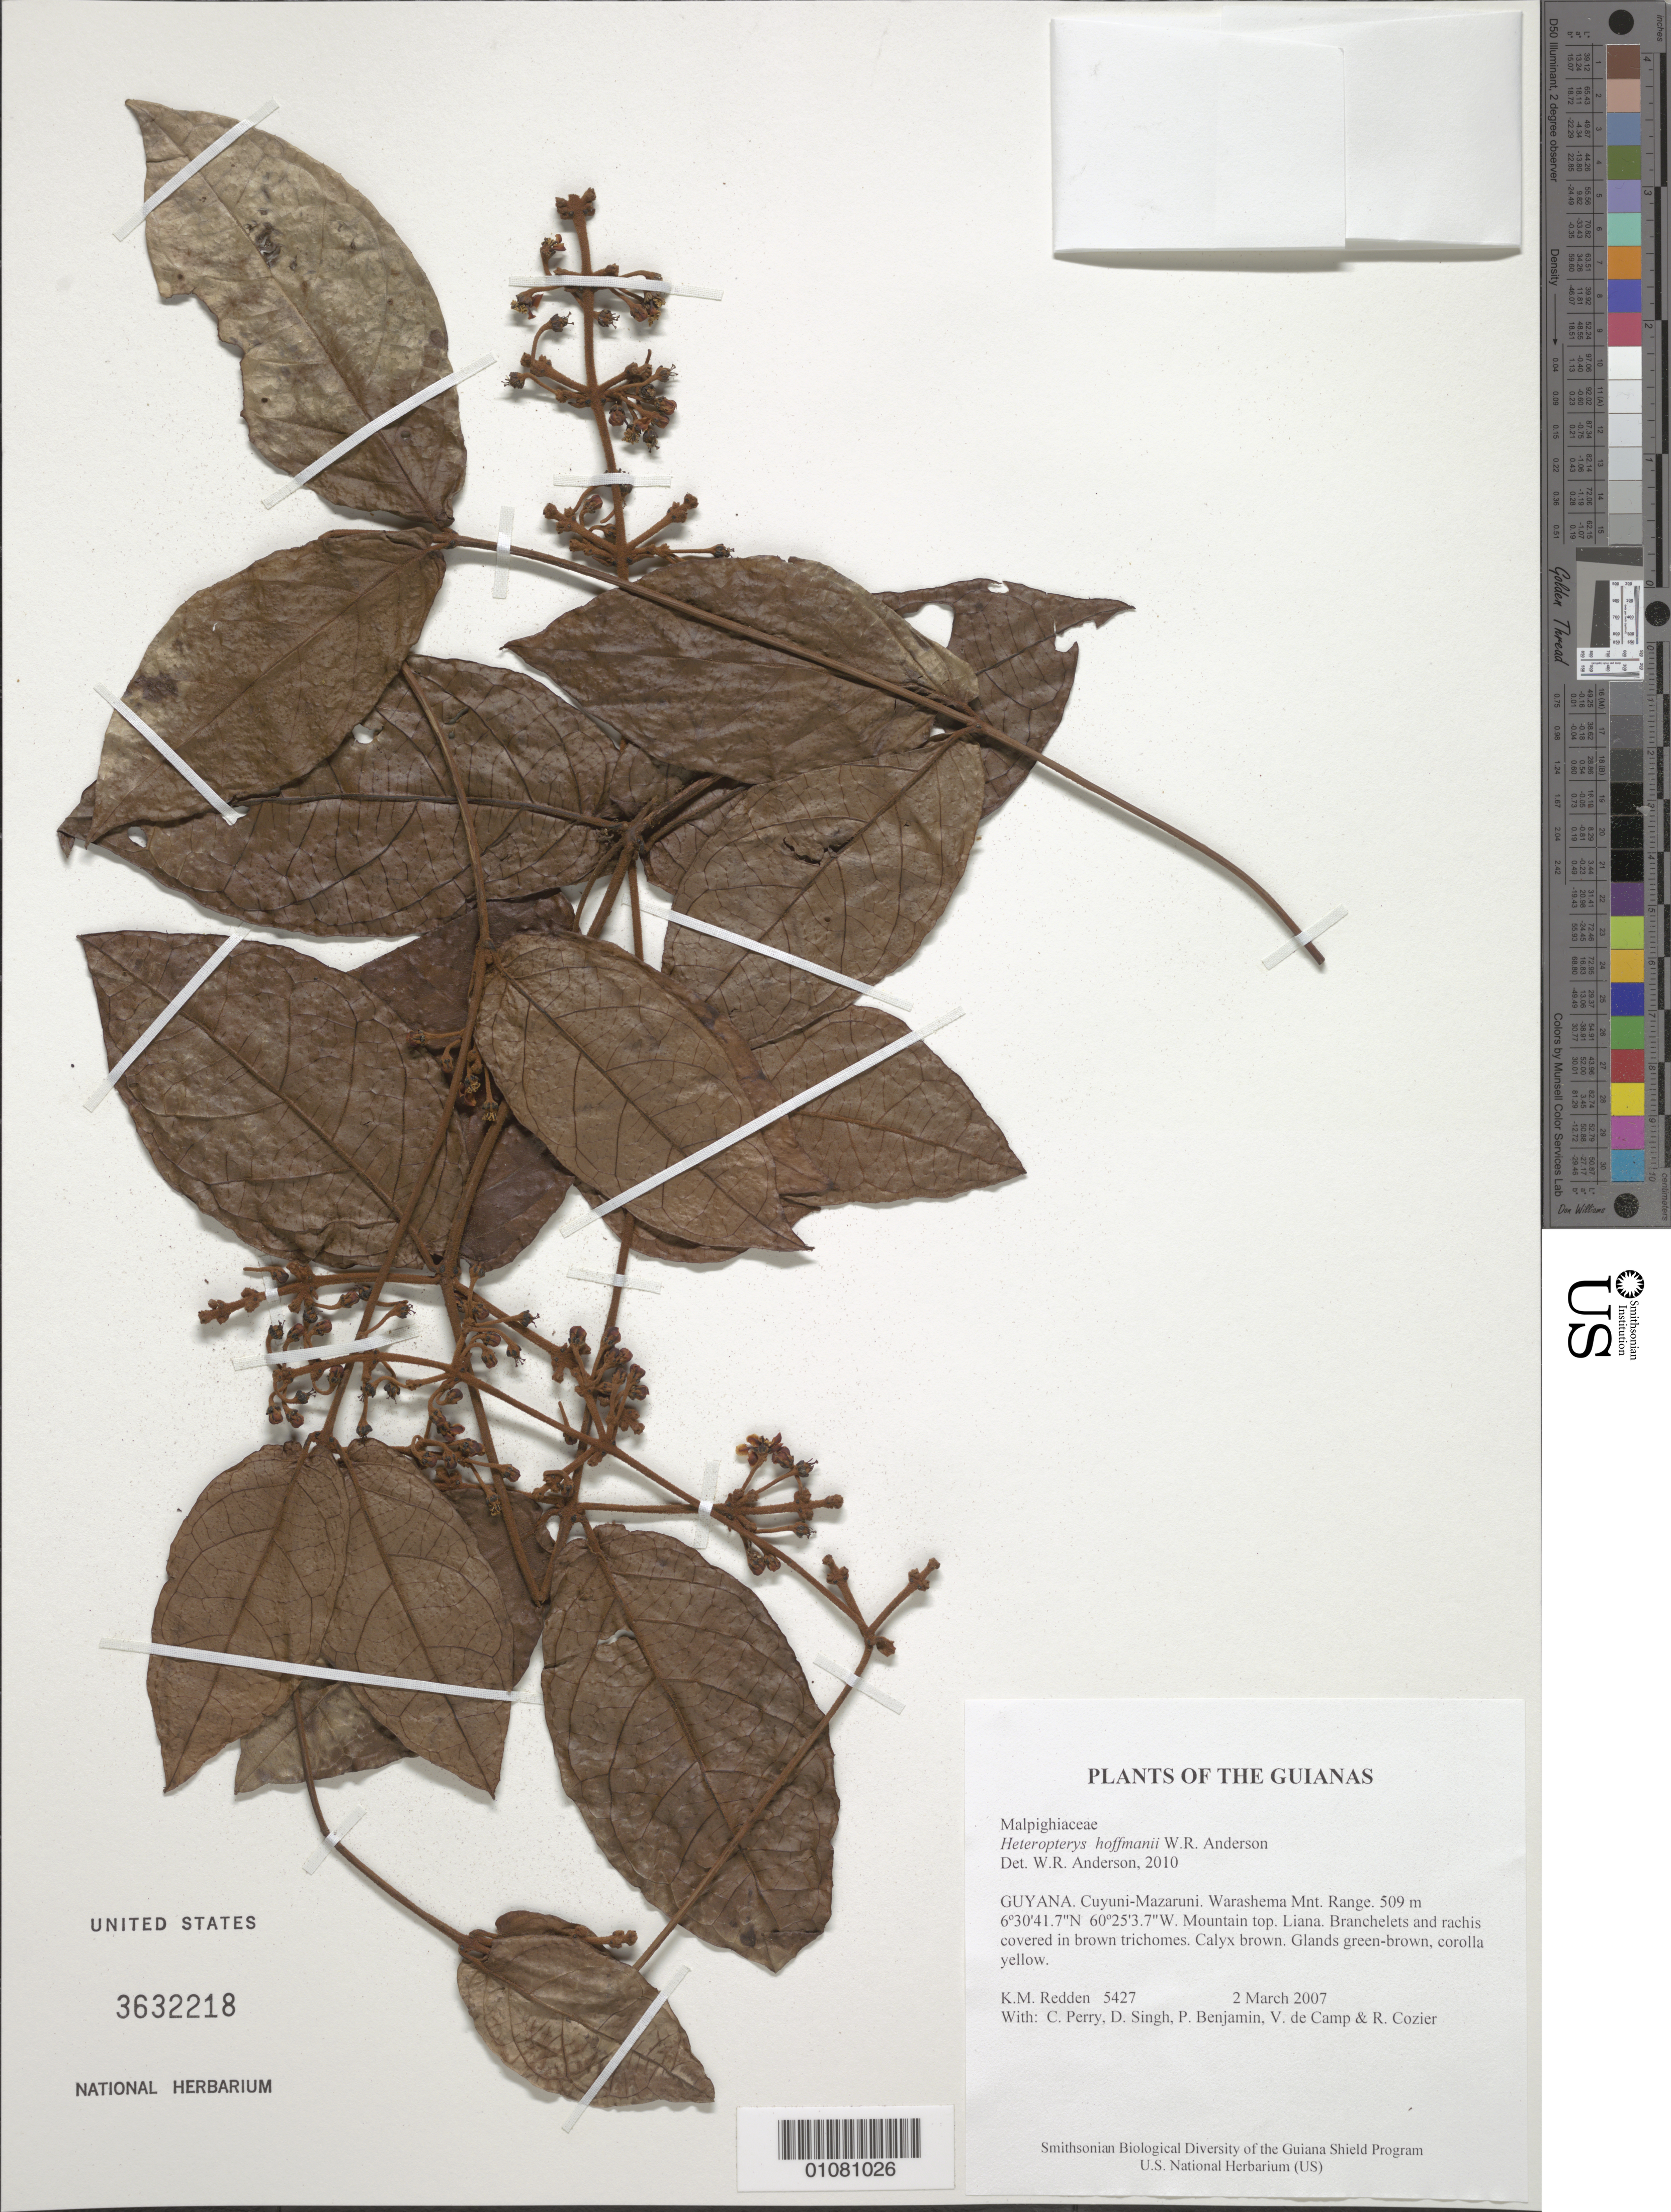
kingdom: Plantae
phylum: Tracheophyta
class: Magnoliopsida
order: Malpighiales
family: Malpighiaceae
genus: Heteropterys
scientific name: Heteropterys hoffmanii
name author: W.R. Anderson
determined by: Anderson, W. R., (MICH), University of Michigan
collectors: K. M. Redden, C. Perry, D. Singh, P. Benjamin, V. De Camp & R. Cozier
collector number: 5427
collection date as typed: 2 March 2007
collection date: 2007-03-02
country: Guyana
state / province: Cuyuni-Mazaruni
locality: Warashema Mnt. Range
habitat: Mountain top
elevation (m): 509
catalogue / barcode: US 3632218